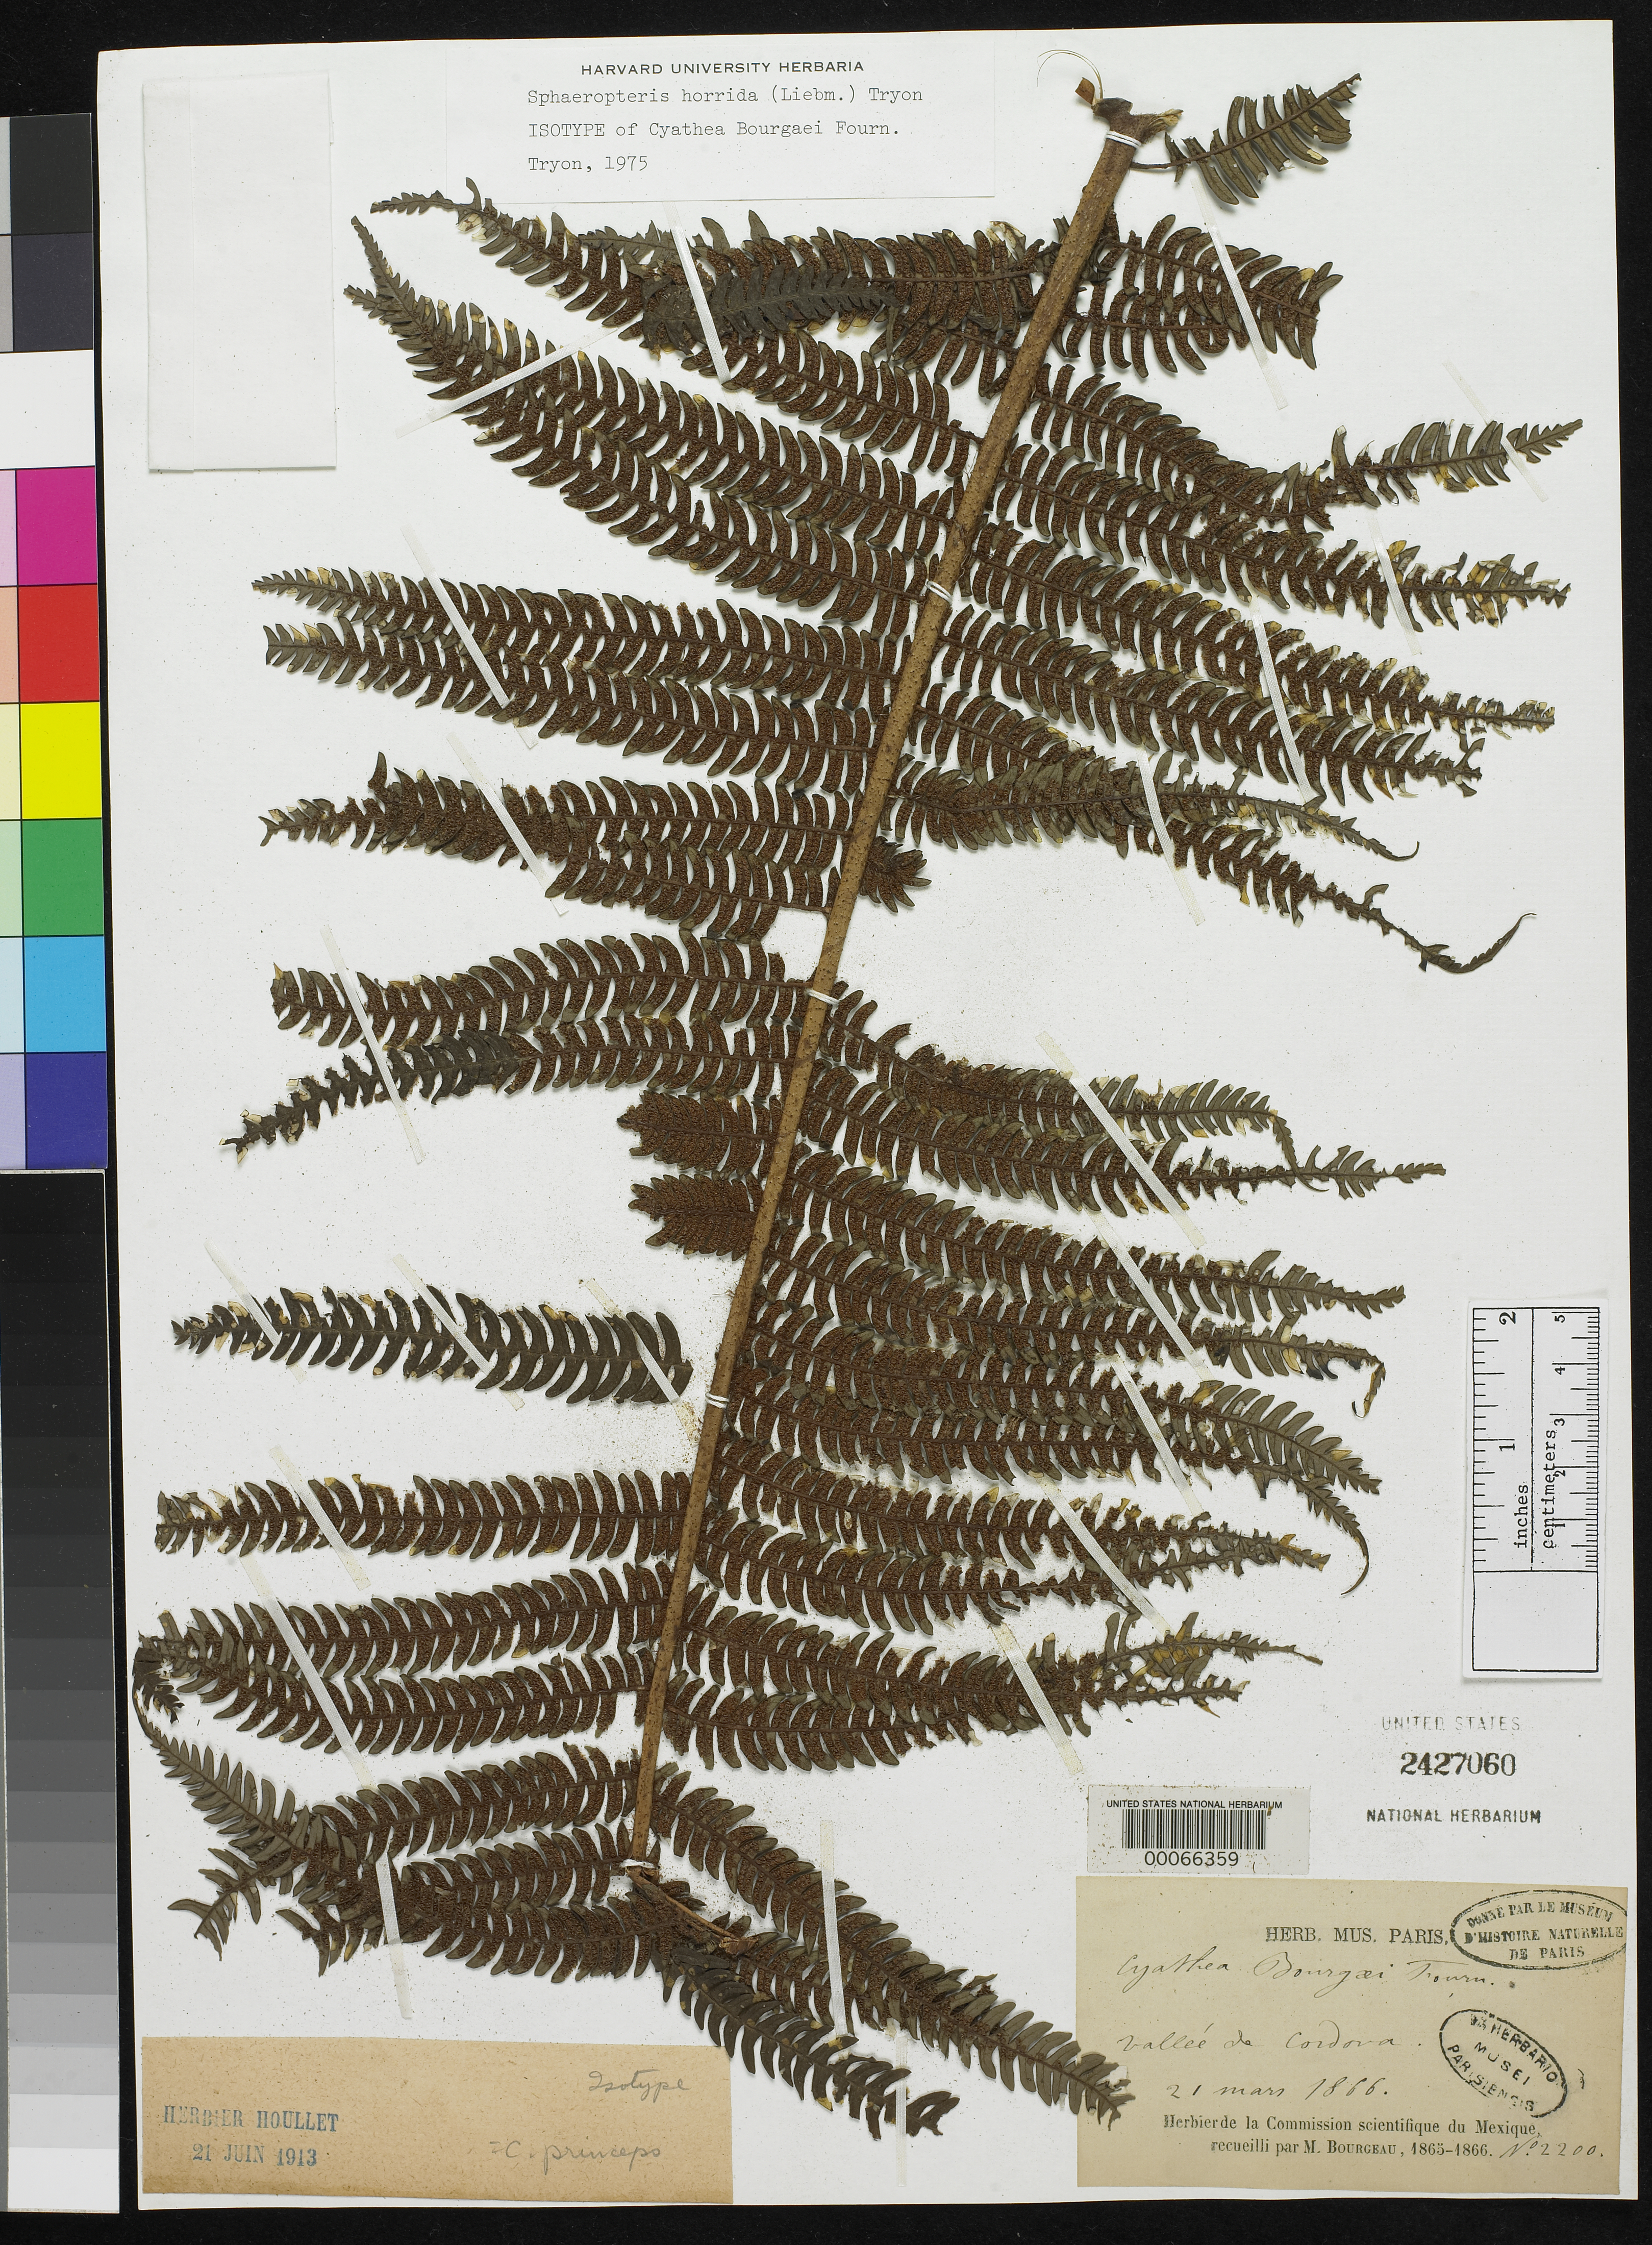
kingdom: Plantae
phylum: Tracheophyta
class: Polypodiopsida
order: Cyatheales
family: Cyatheaceae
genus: Cyathea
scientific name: Cyathea bourgaei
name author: E. Fourn.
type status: Isotype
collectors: E. Bourgeau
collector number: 2200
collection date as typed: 21 Mar 1866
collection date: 1866-03-21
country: Mexico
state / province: Veracruz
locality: Vallee de Cordova.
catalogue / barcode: US 2427060